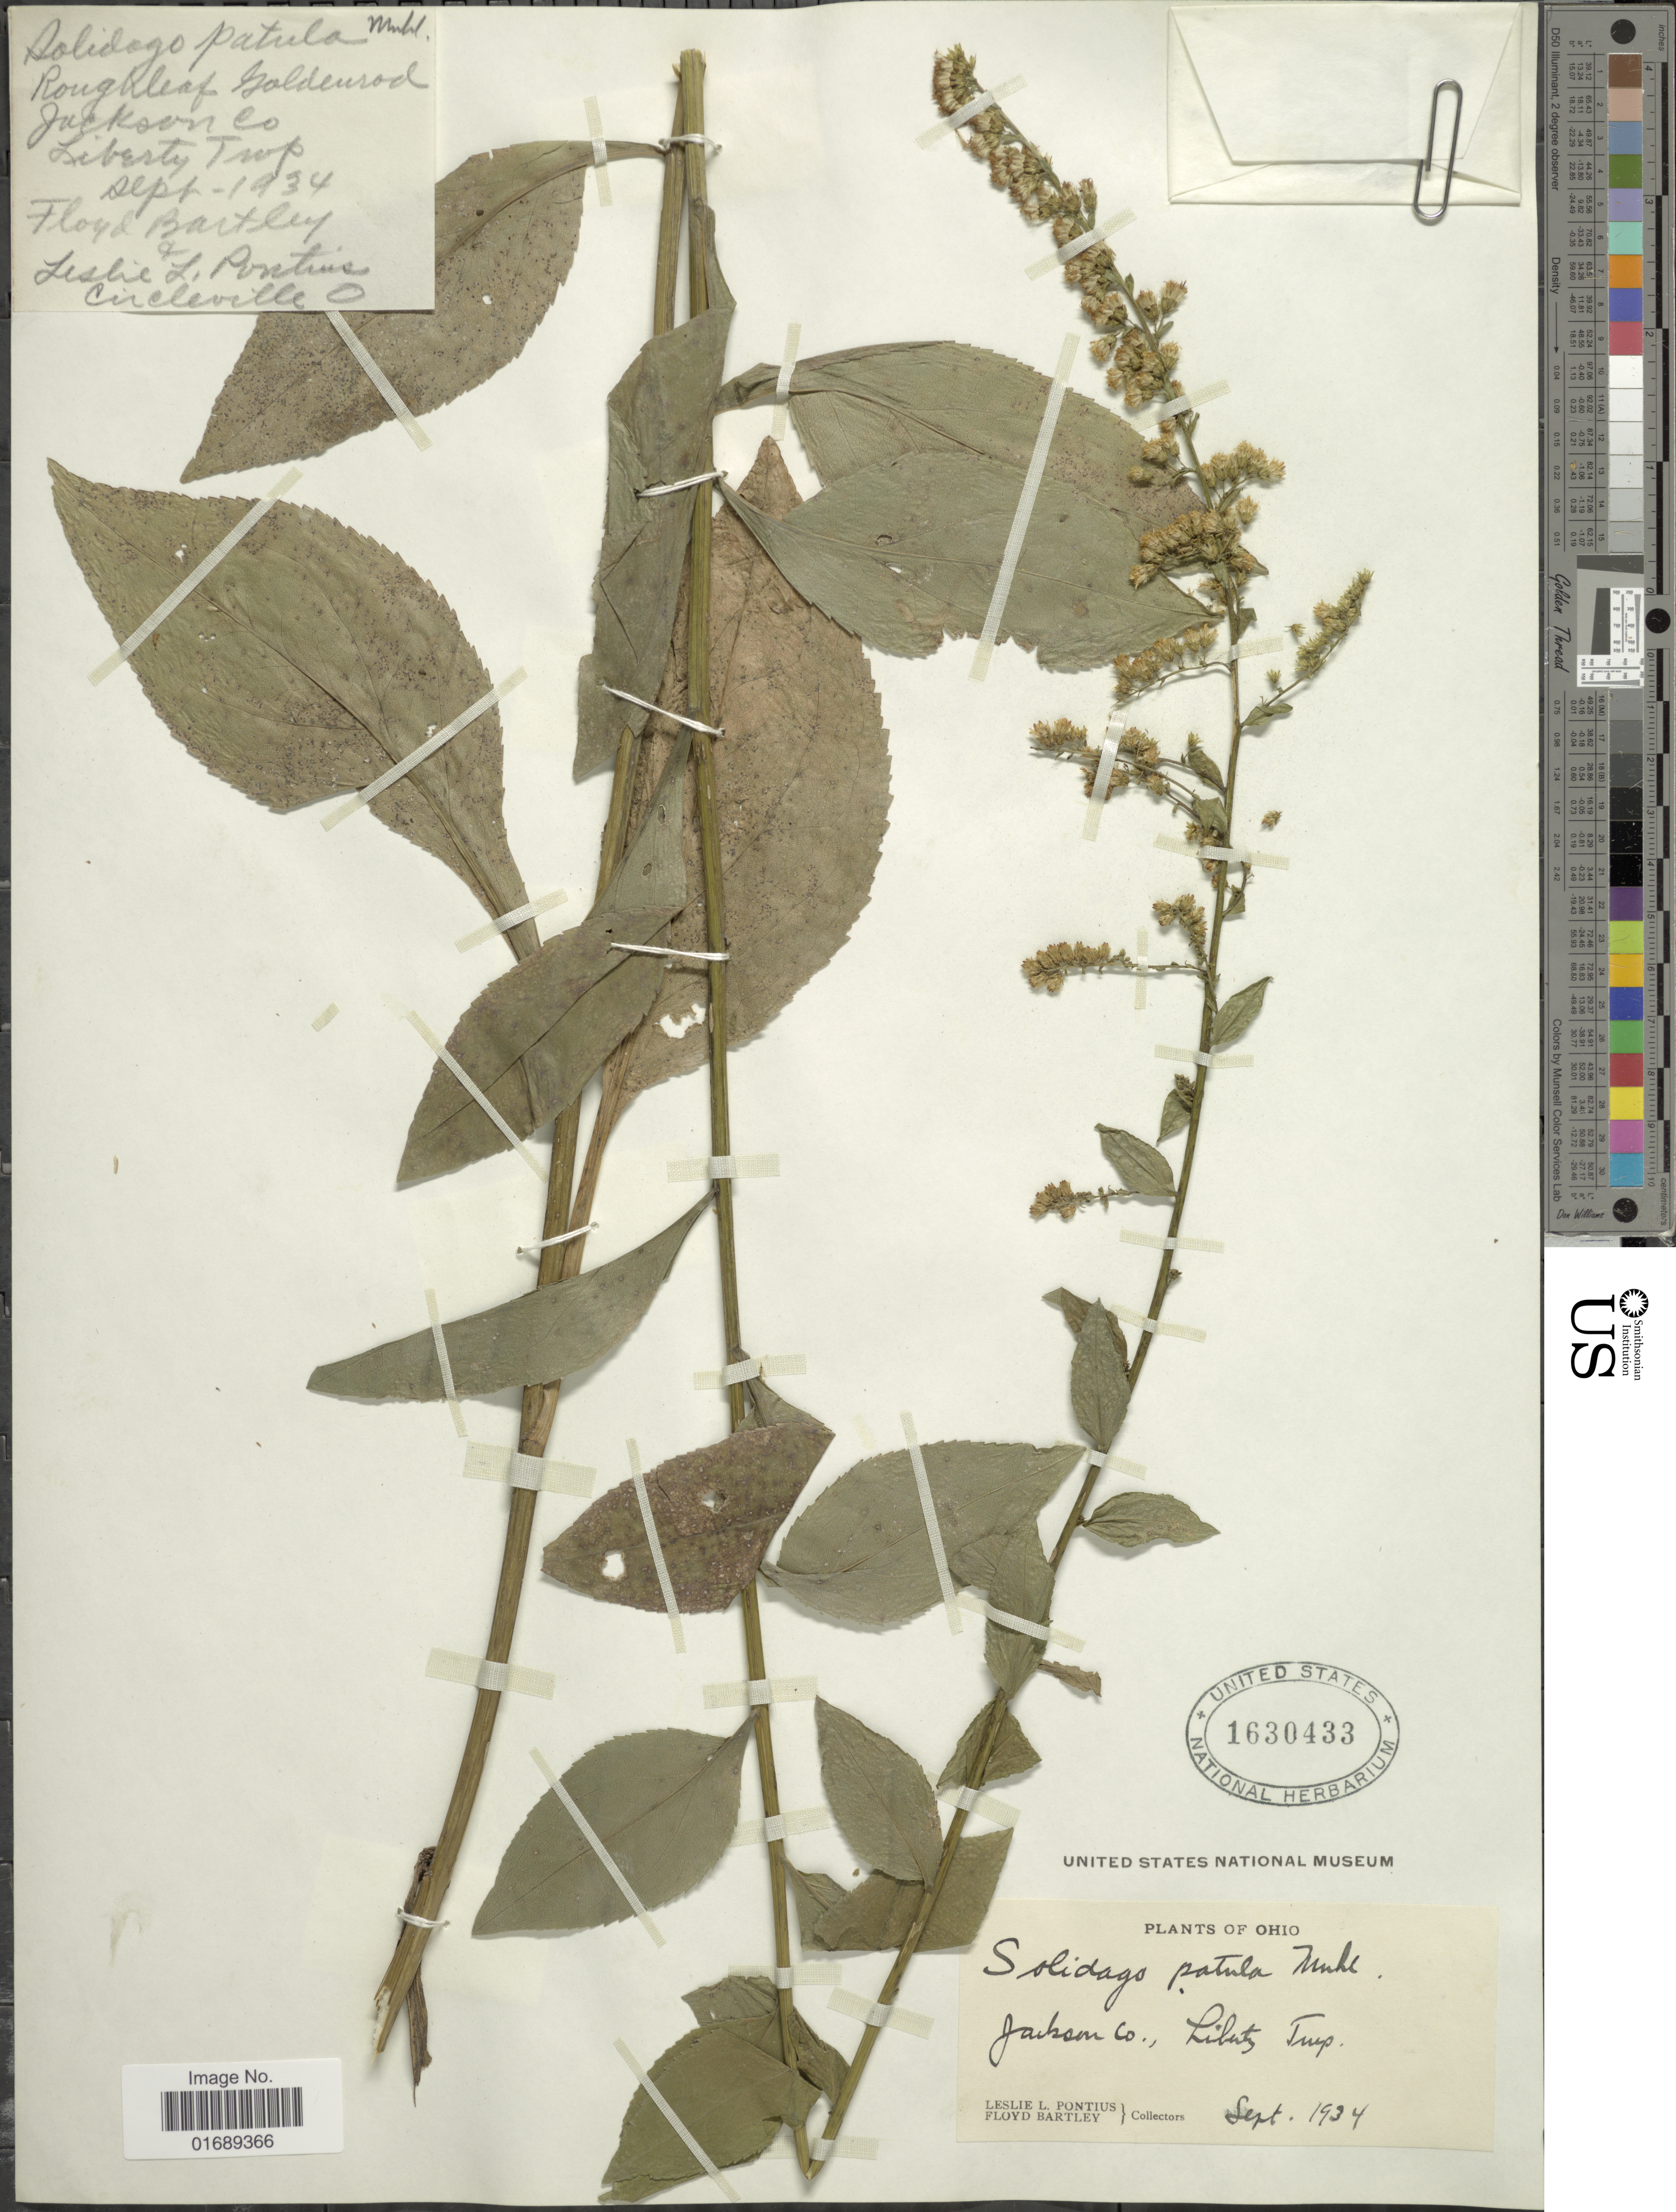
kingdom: Plantae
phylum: Tracheophyta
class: Magnoliopsida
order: Asterales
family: Asteraceae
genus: Solidago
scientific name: Solidago patula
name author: Muhl. ex Willd.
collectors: L. Pontius & F. Bartley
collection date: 1934-09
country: United States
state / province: Ohio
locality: Jackson Co., Liberts Twp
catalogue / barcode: US 1630433